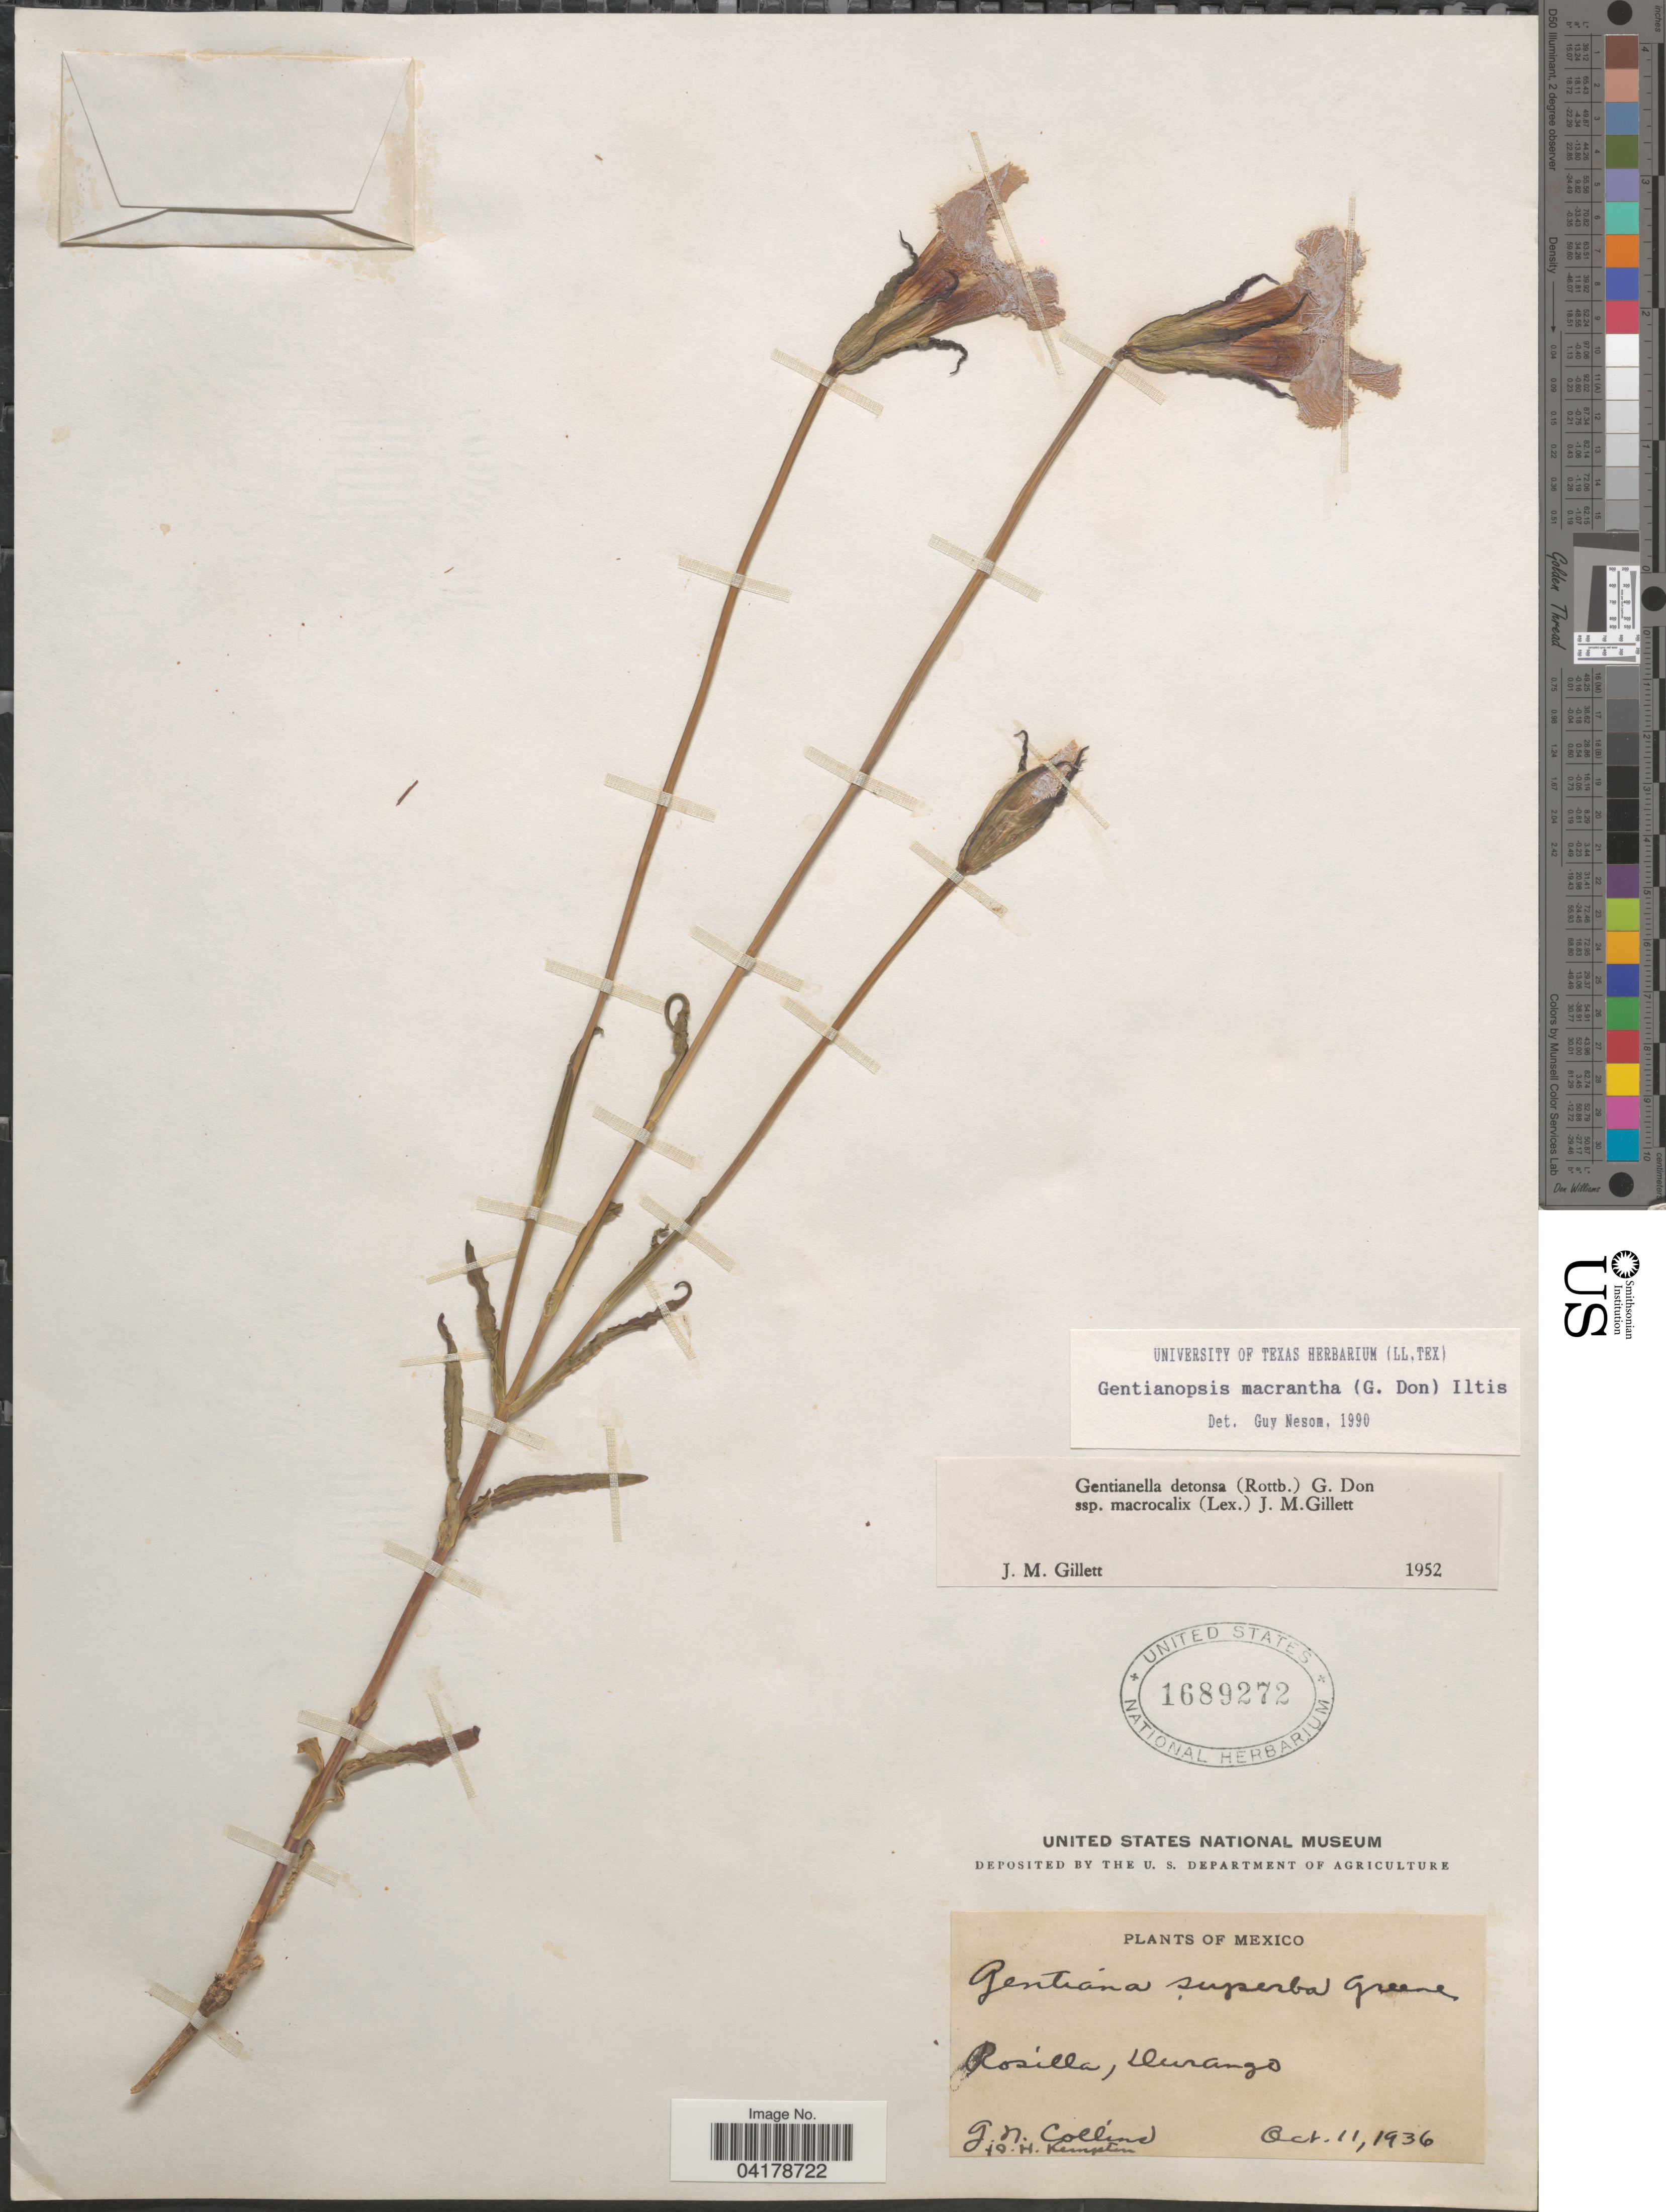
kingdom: Plantae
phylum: Tracheophyta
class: Magnoliopsida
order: Gentianales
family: Gentianaceae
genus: Gentianopsis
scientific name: Gentianopsis macrantha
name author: (D. Don) Iltis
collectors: G. Collins & J. H. Kempton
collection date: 1936-10-11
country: Mexico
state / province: Durango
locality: Rosilla.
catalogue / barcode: US 1689272